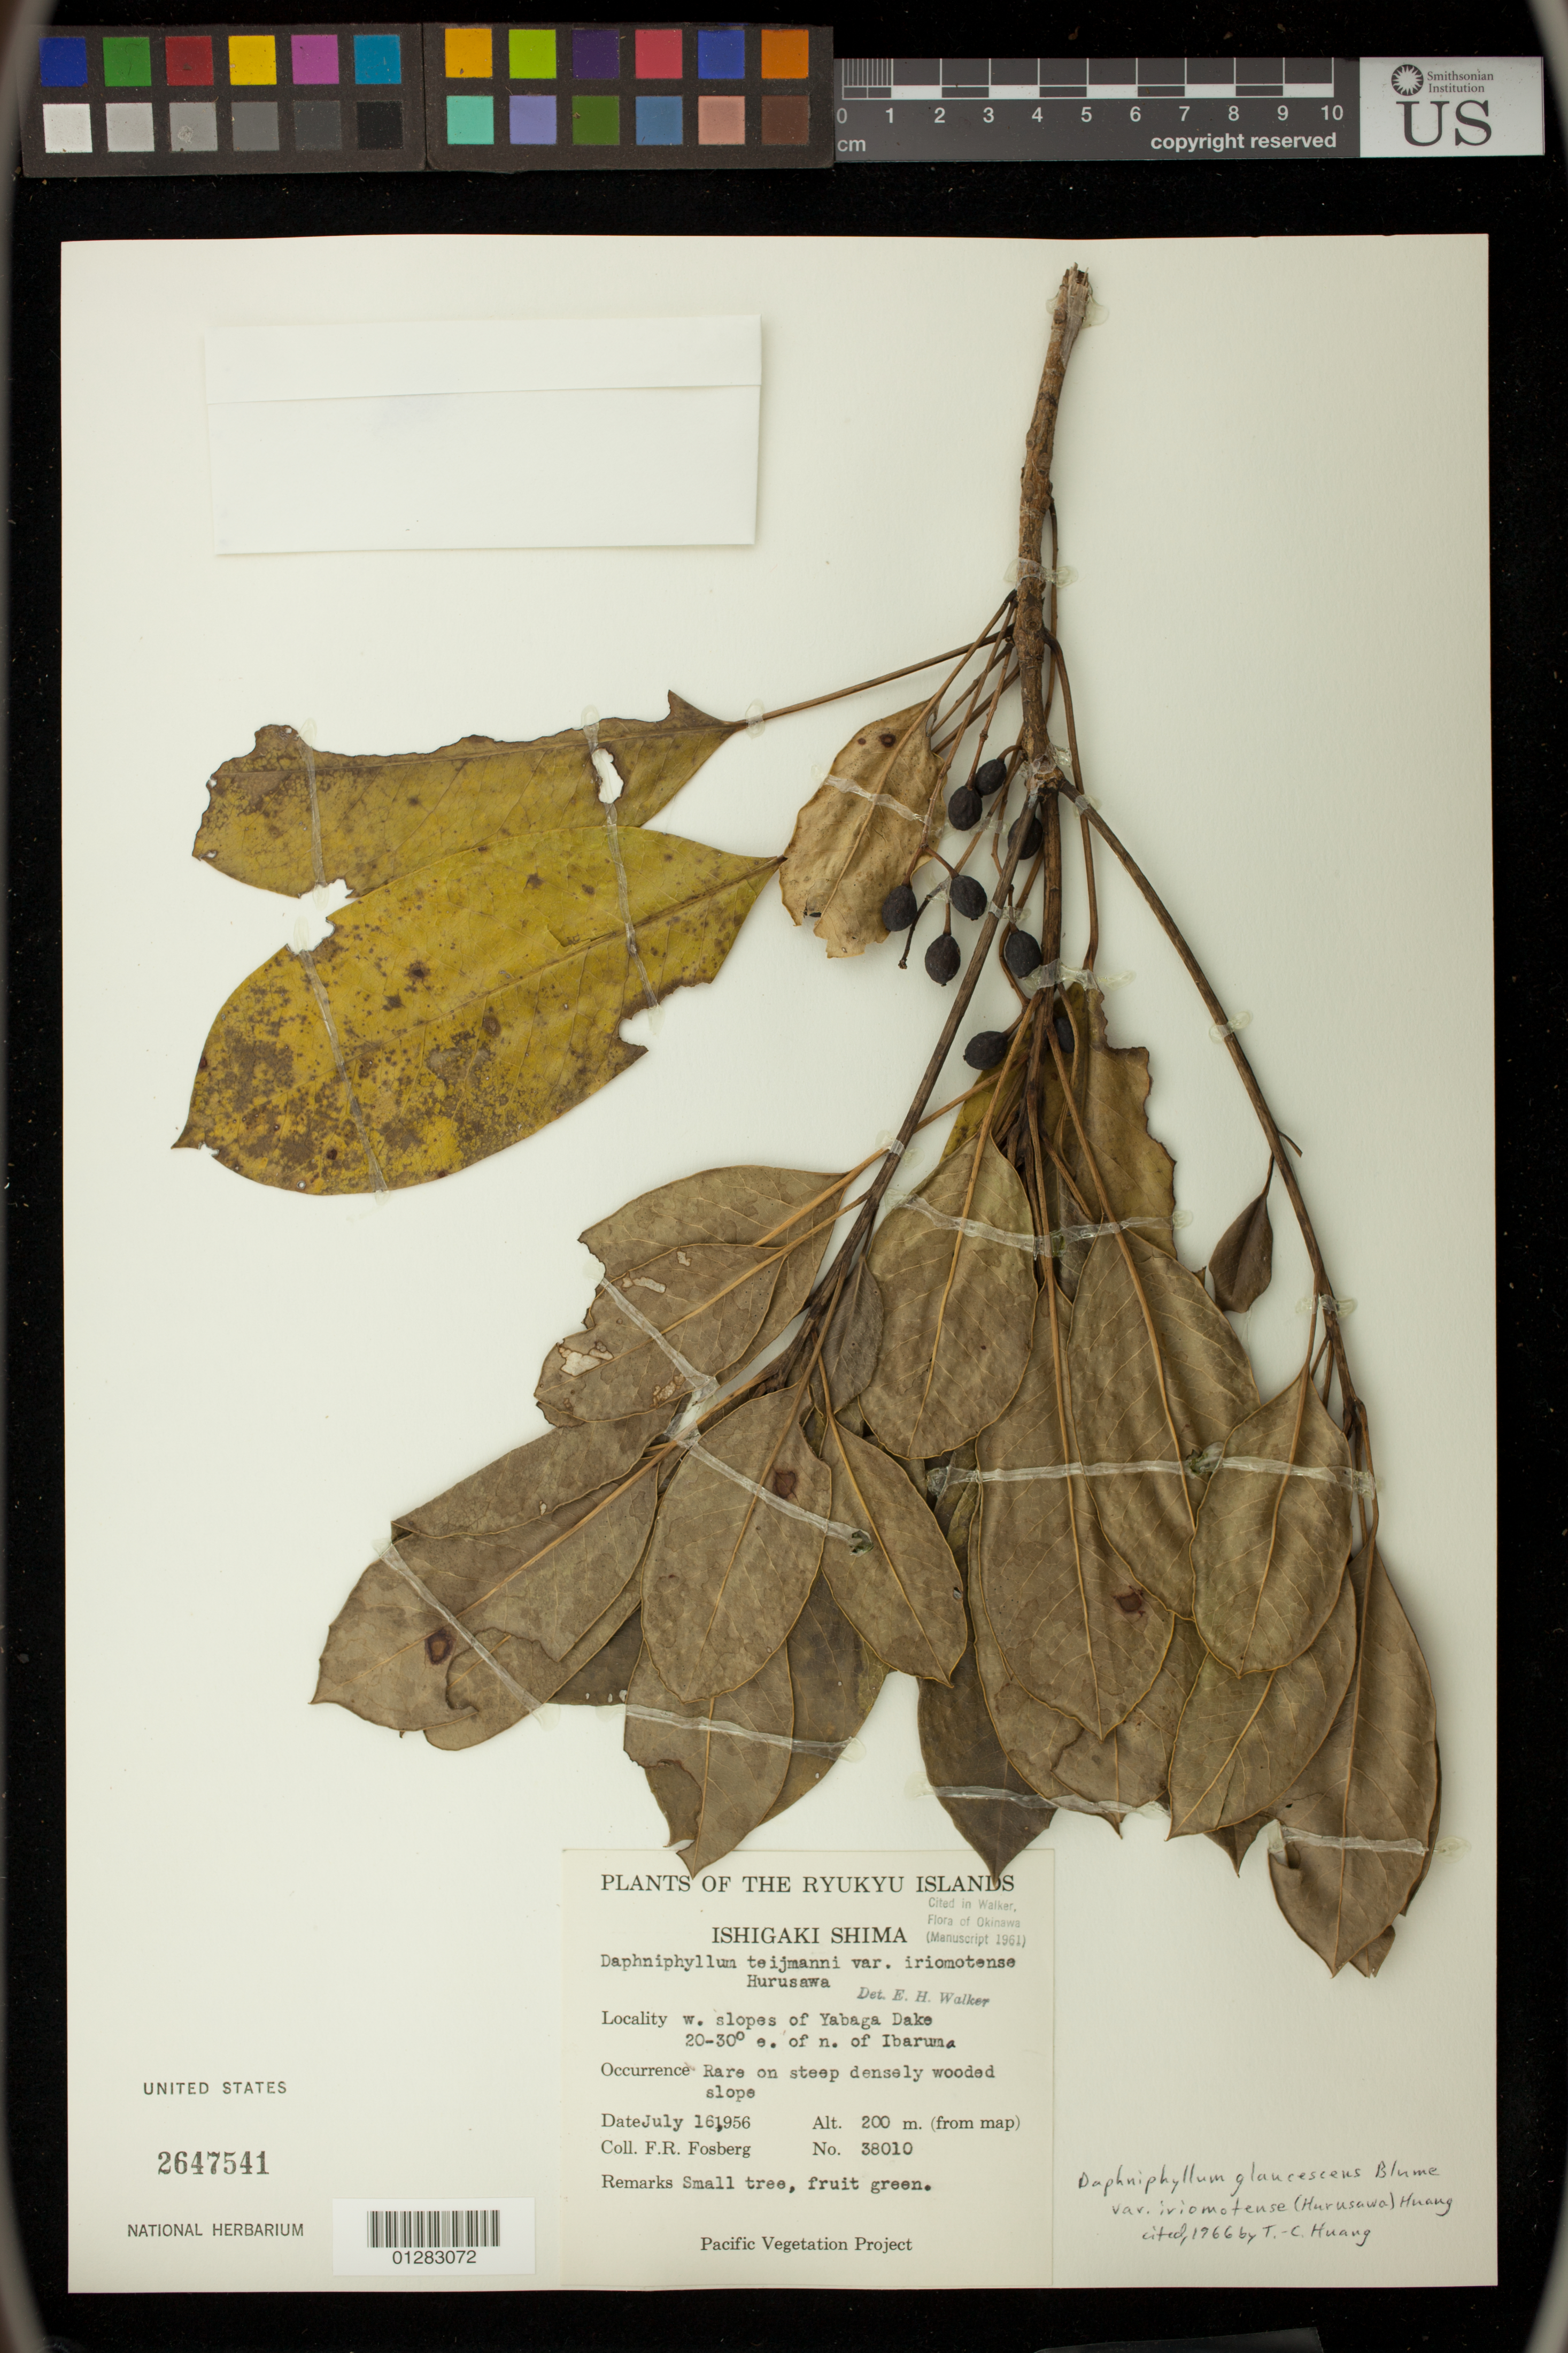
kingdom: Plantae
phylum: Tracheophyta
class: Magnoliopsida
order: Saxifragales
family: Daphniphyllaceae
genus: Daphniphyllum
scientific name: Daphniphyllum glaucescens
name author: Blume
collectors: F. R. Fosberg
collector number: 38010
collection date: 1956-07-16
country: Japan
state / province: Okinawa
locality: Western slopes of Yabaga Dake 20-30º east of north of Ibaruma, Ishigaki Shima, Ryukyu Islands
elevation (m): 61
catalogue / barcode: US 2647541